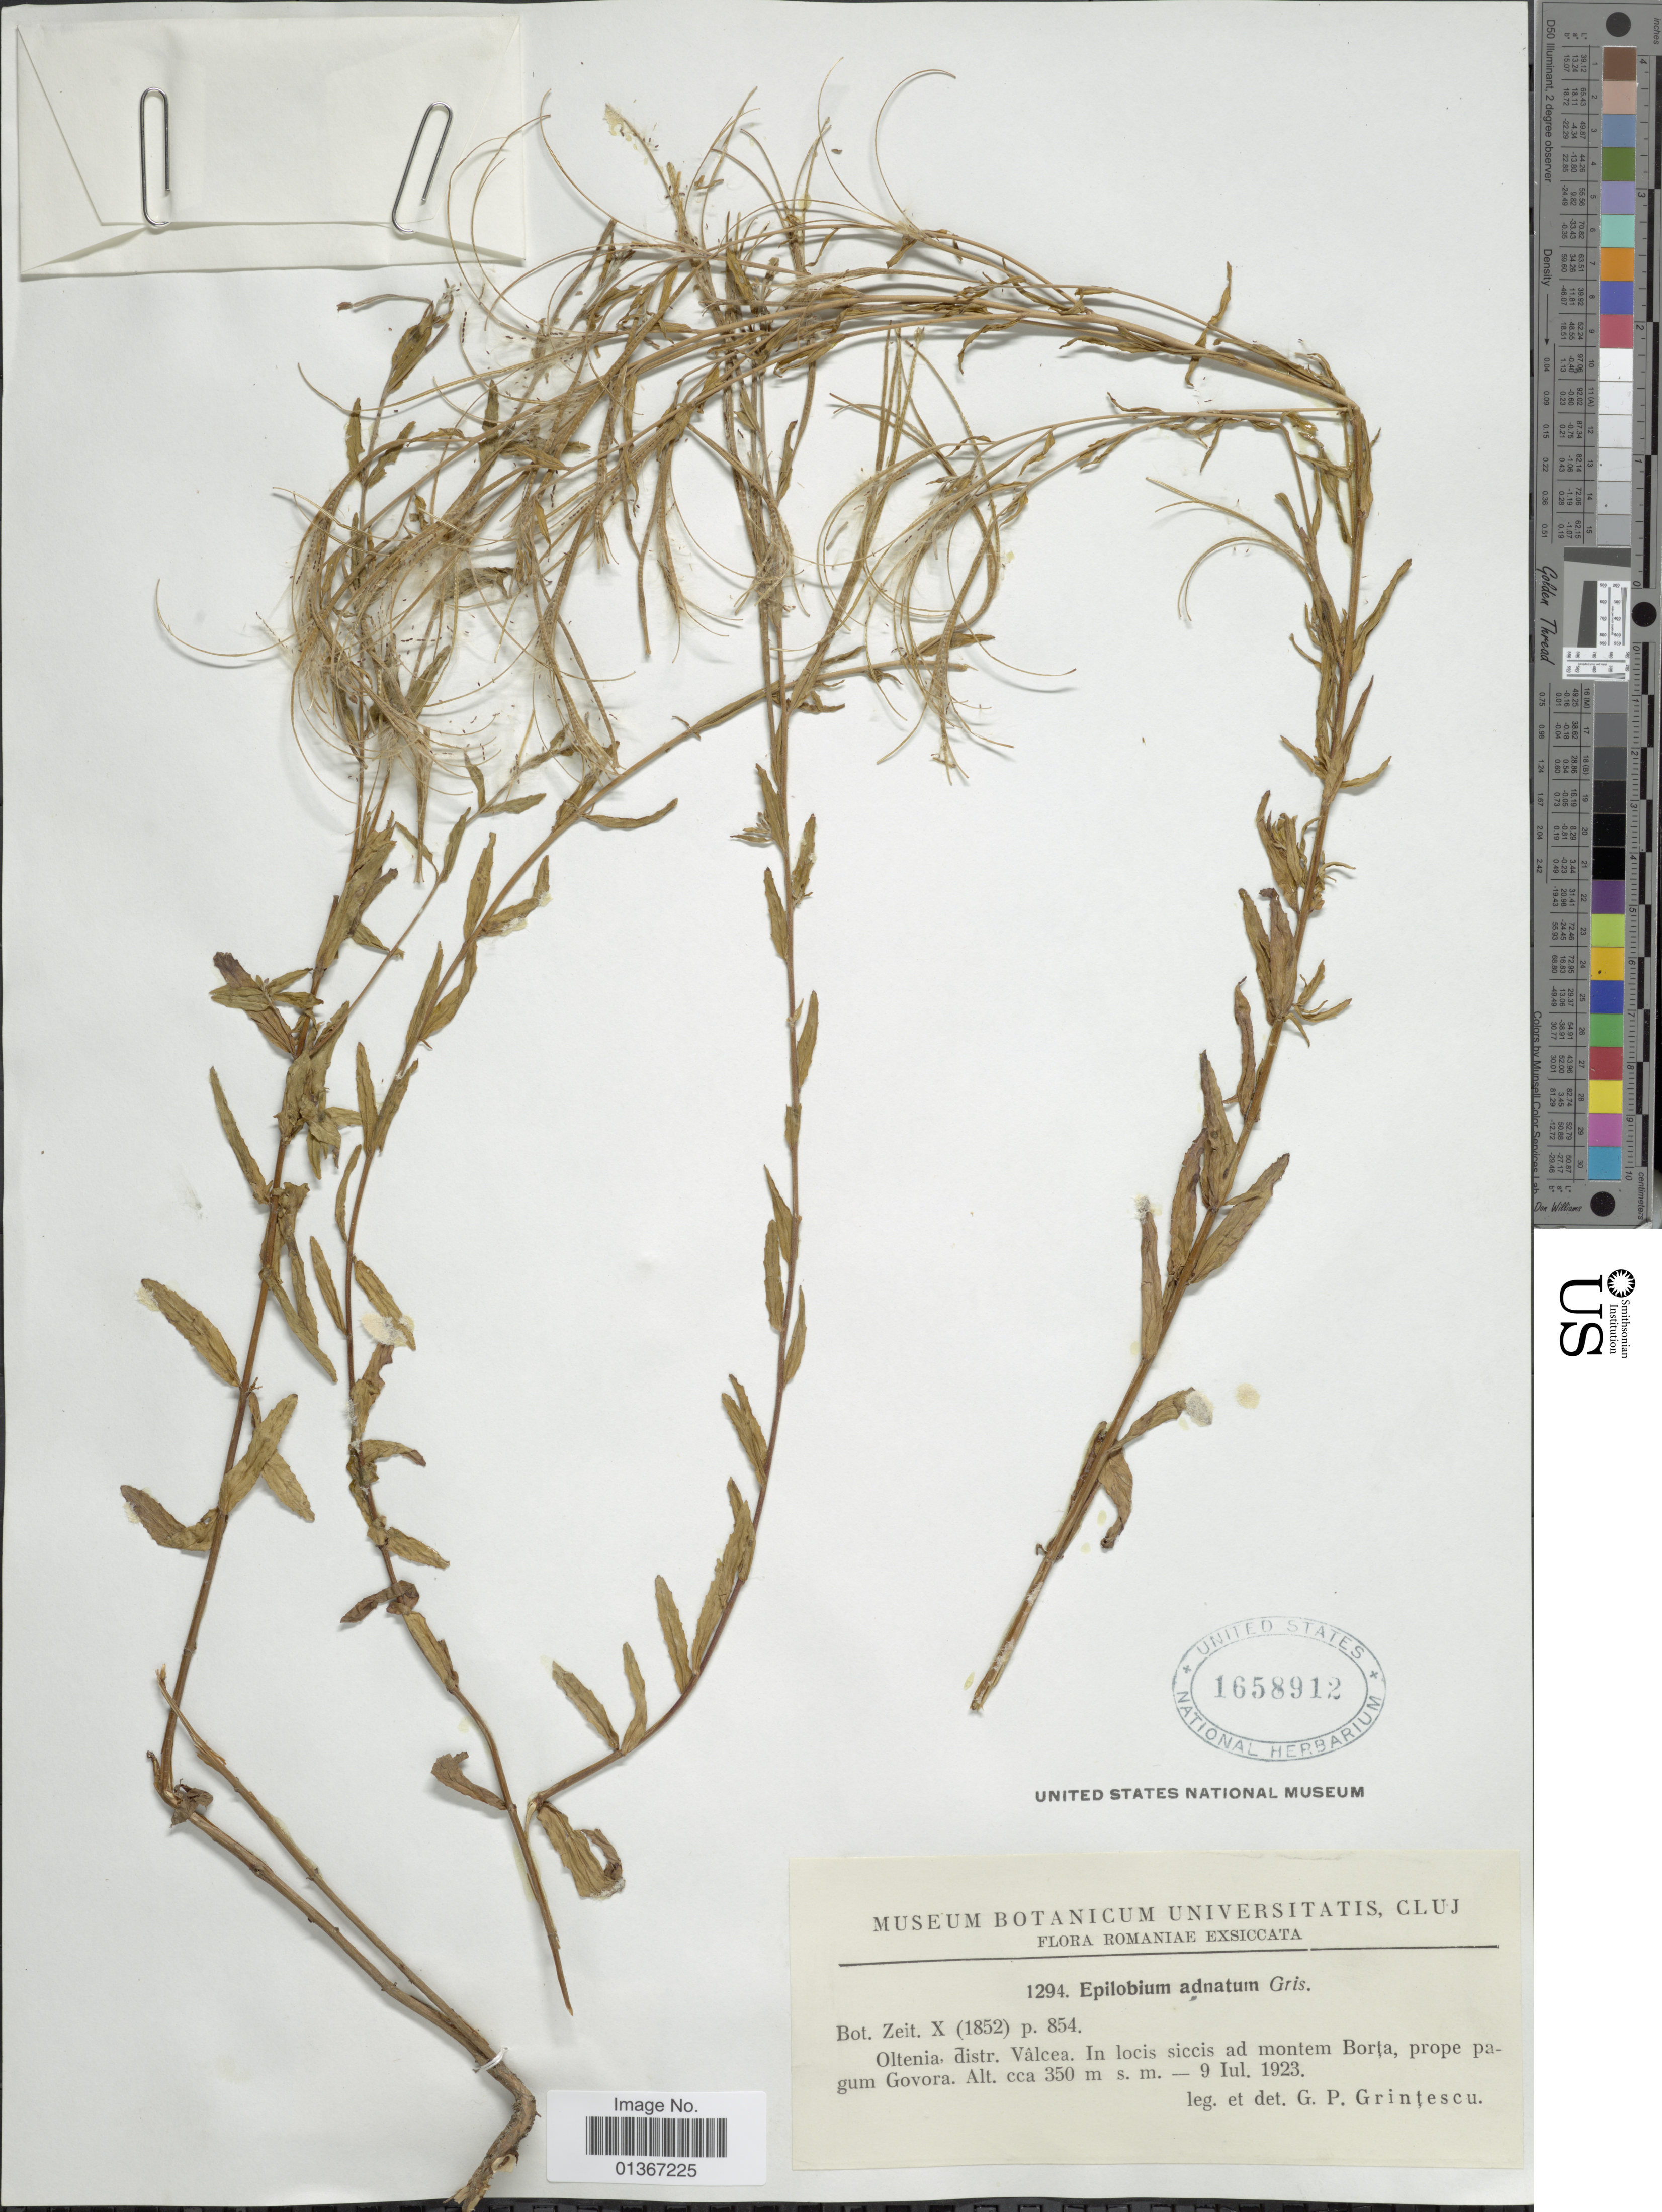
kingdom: Plantae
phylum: Tracheophyta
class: Magnoliopsida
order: Myrtales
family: Onagraceae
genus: Epilobium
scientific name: Epilobium tetragonum subsp. tetragonum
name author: L.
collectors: G. Grintescu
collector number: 1294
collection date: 1923-07-09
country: Romania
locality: Oltenia, distr. Vâlcea. In locis siccis ad montem Borta, prope pagum Govora.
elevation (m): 350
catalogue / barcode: US 1658912